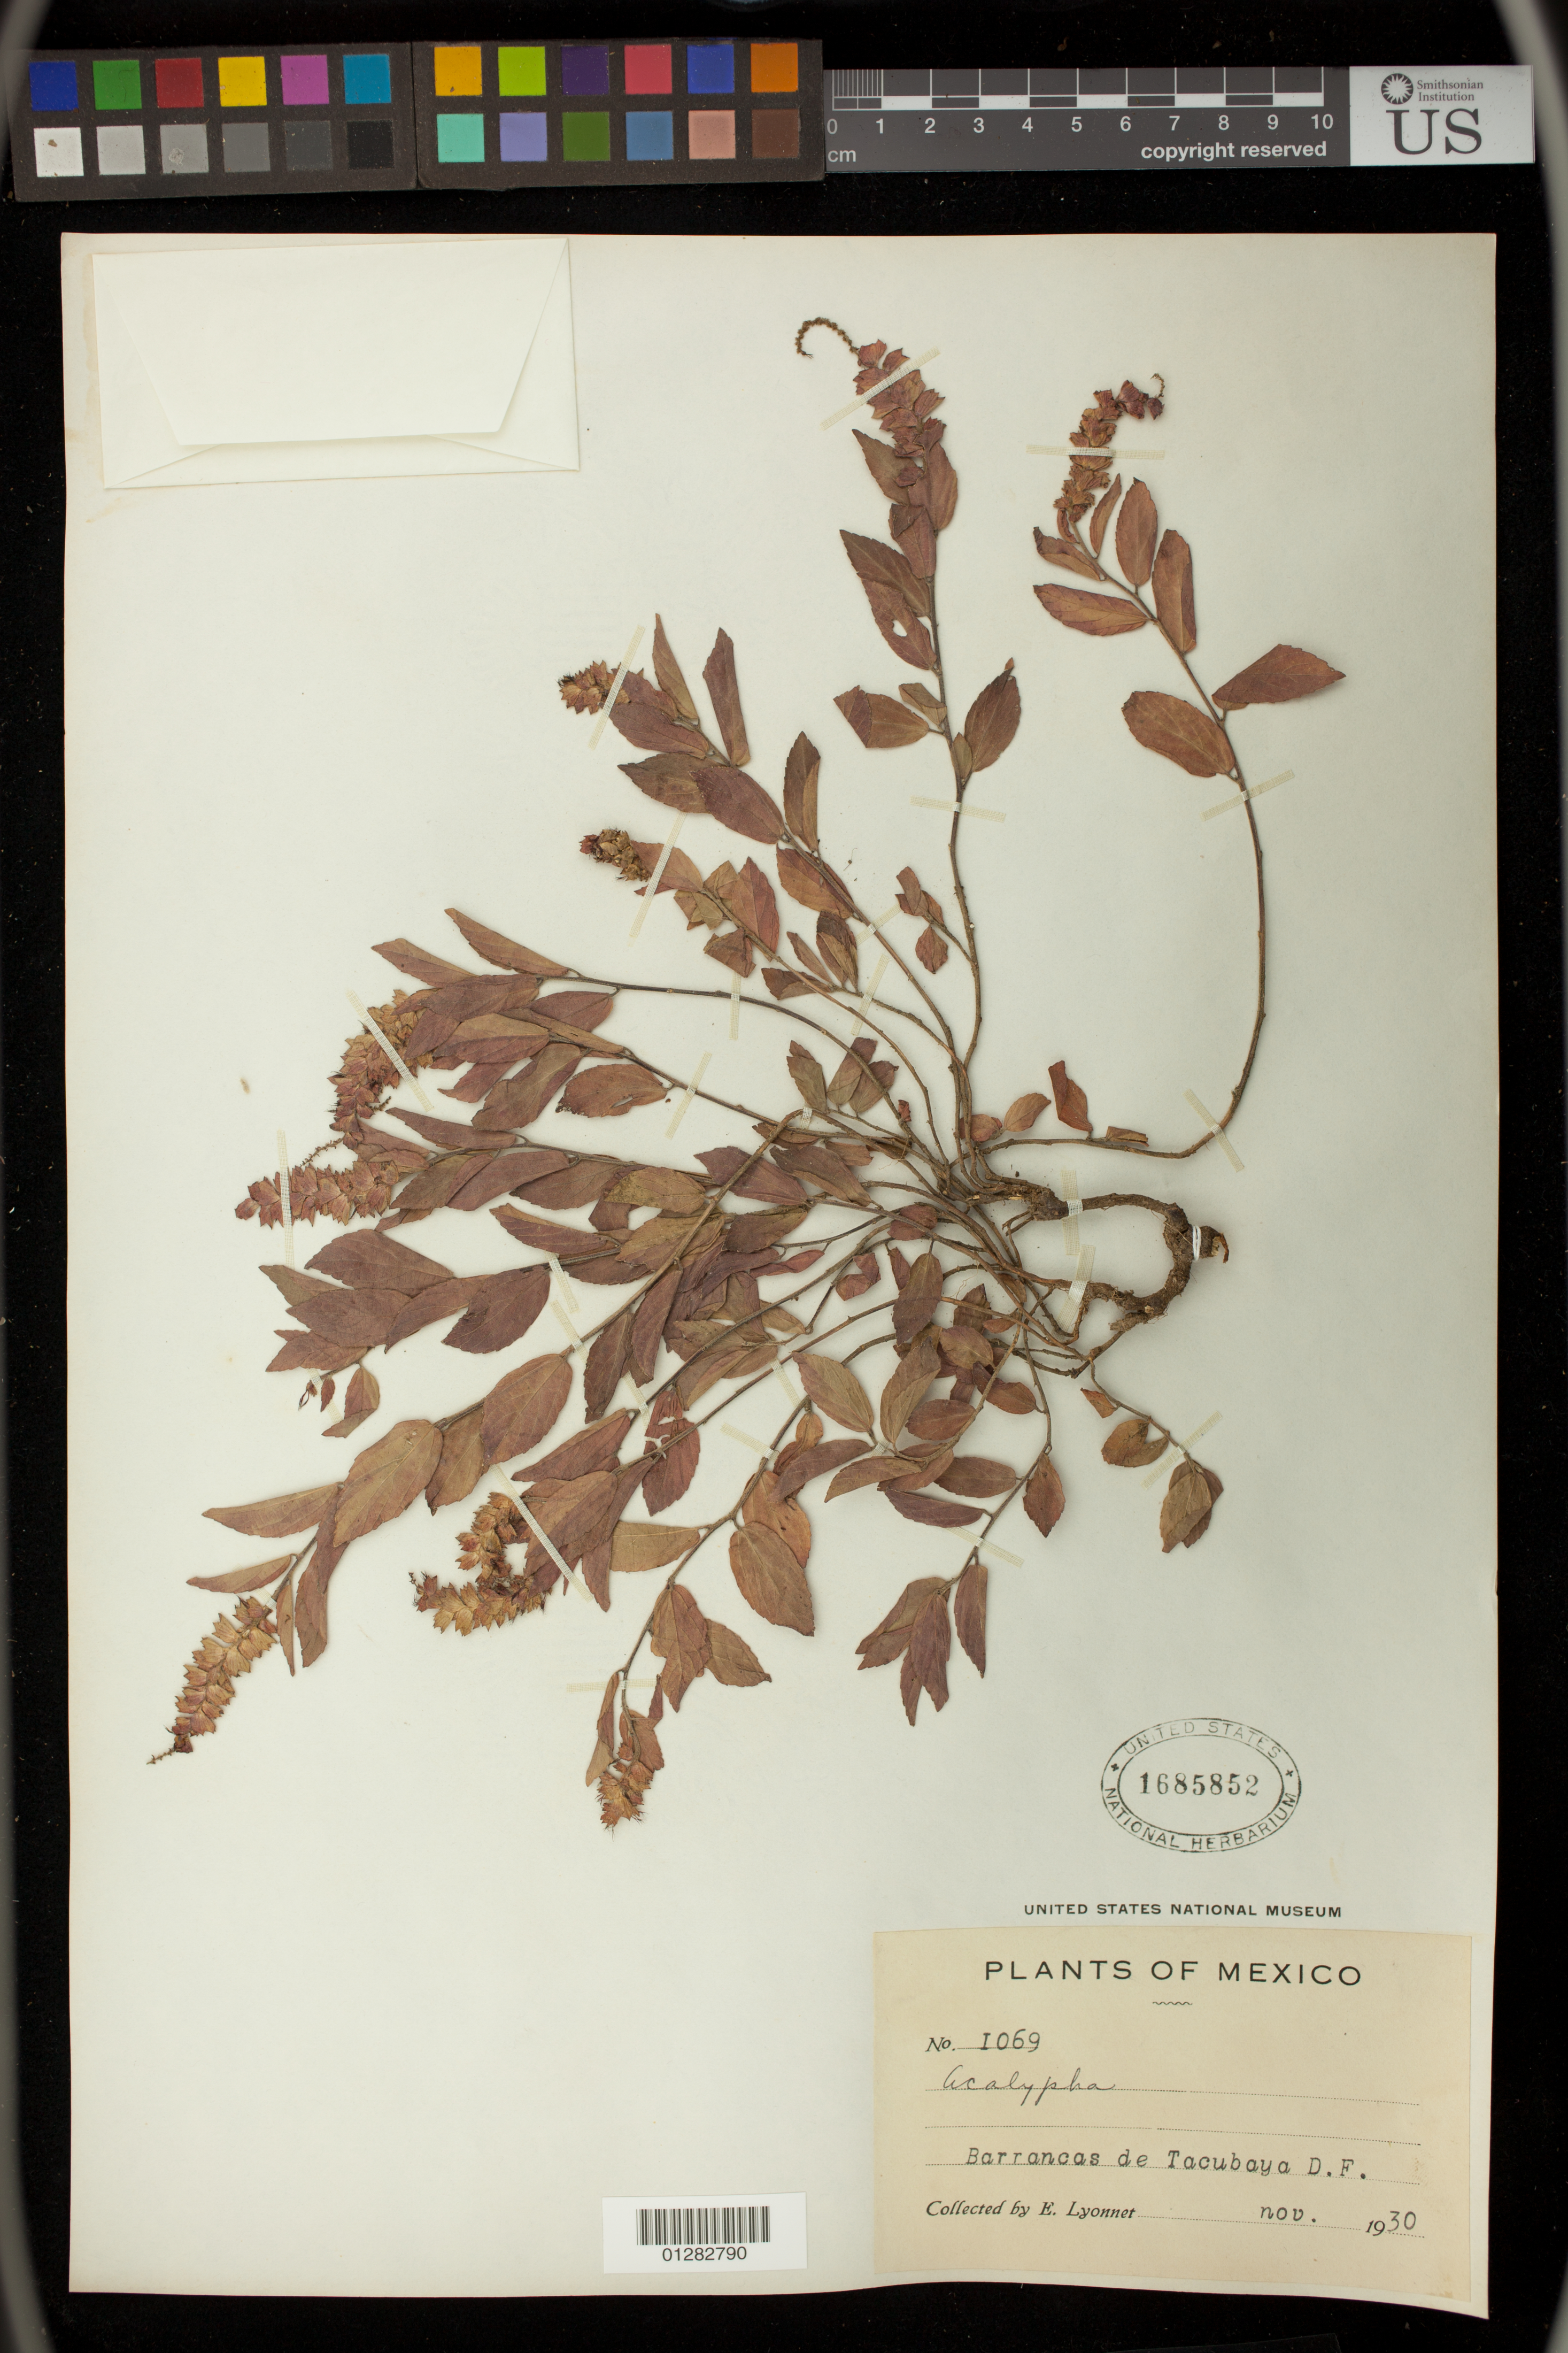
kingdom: Plantae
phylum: Tracheophyta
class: Magnoliopsida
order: Malpighiales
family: Euphorbiaceae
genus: Acalypha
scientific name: Acalypha sp.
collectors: E. Lyonnet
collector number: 1069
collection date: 1930-11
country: Mexico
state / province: Distrito Federal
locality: Barrancas de Tacubaya D. F.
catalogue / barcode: US 1685852